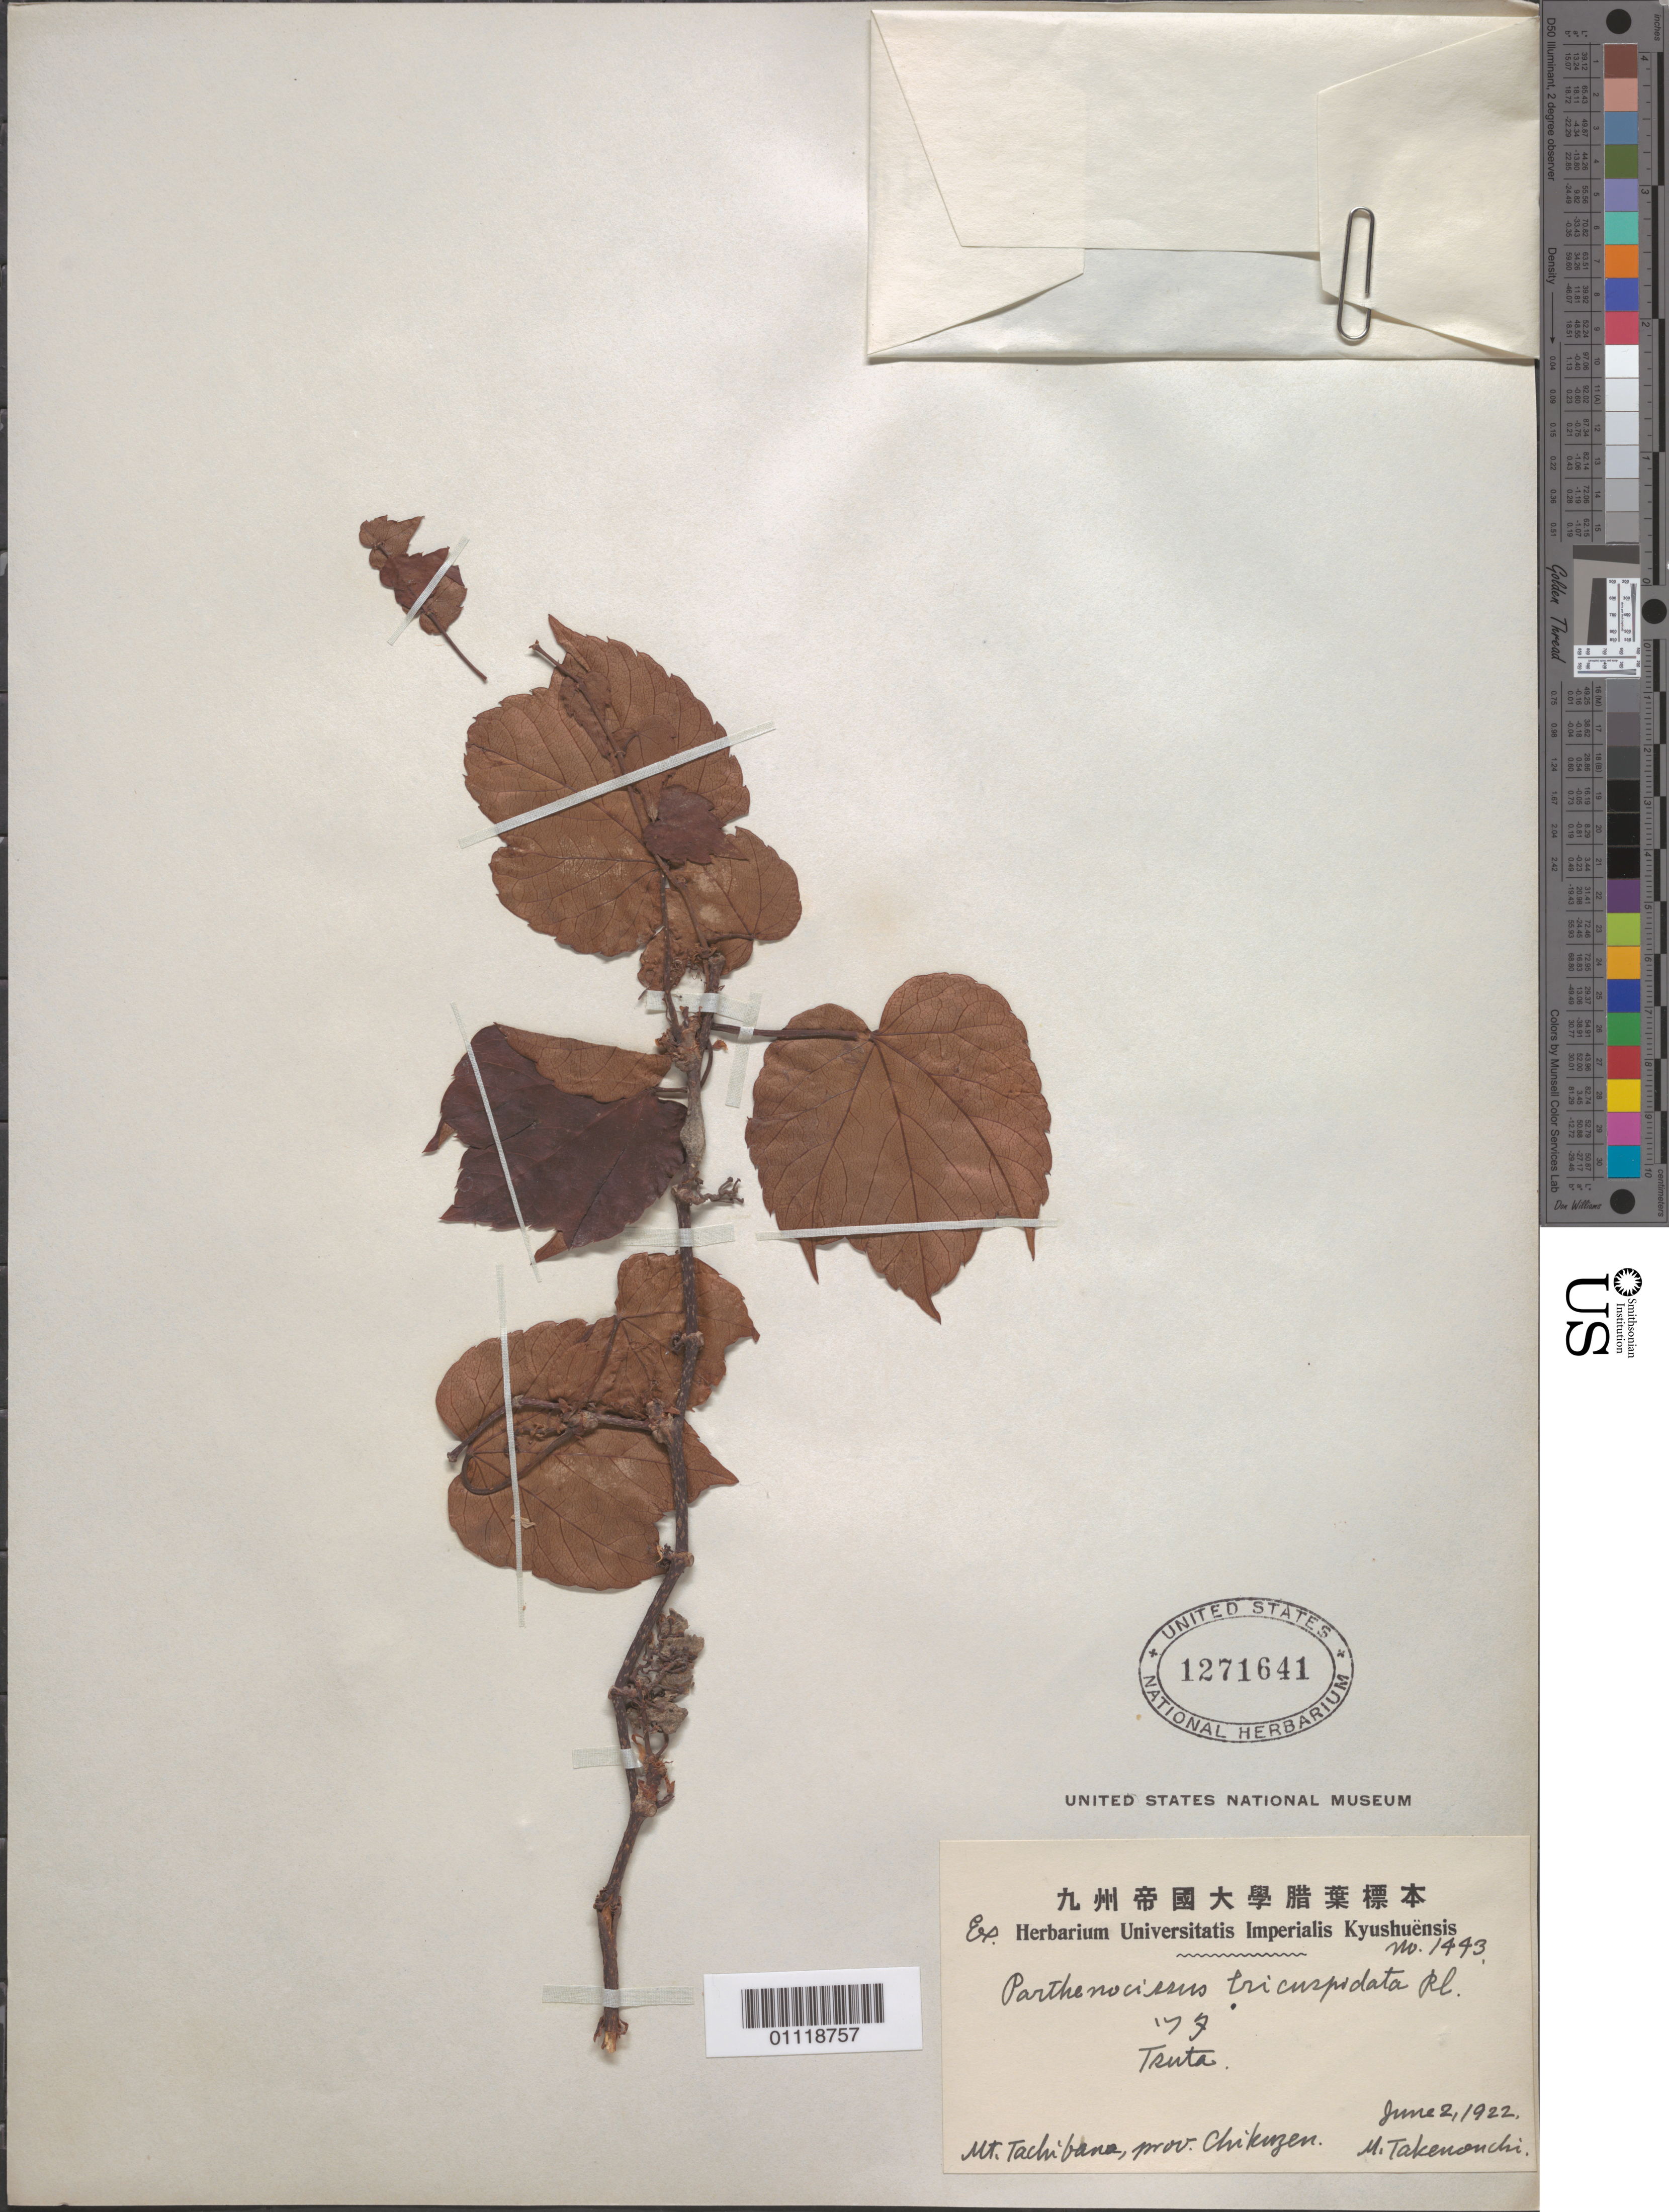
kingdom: Plantae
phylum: Tracheophyta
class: Magnoliopsida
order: Vitales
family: Vitaceae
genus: Parthenocissus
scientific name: Parthenocissus tricuspidata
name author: (Siebold & Zucc.) Planch.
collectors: M. Takenonchi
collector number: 1443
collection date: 1922-06-02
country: Japan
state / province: Hukuoka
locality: Mt Tachibana.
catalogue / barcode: US 1271641